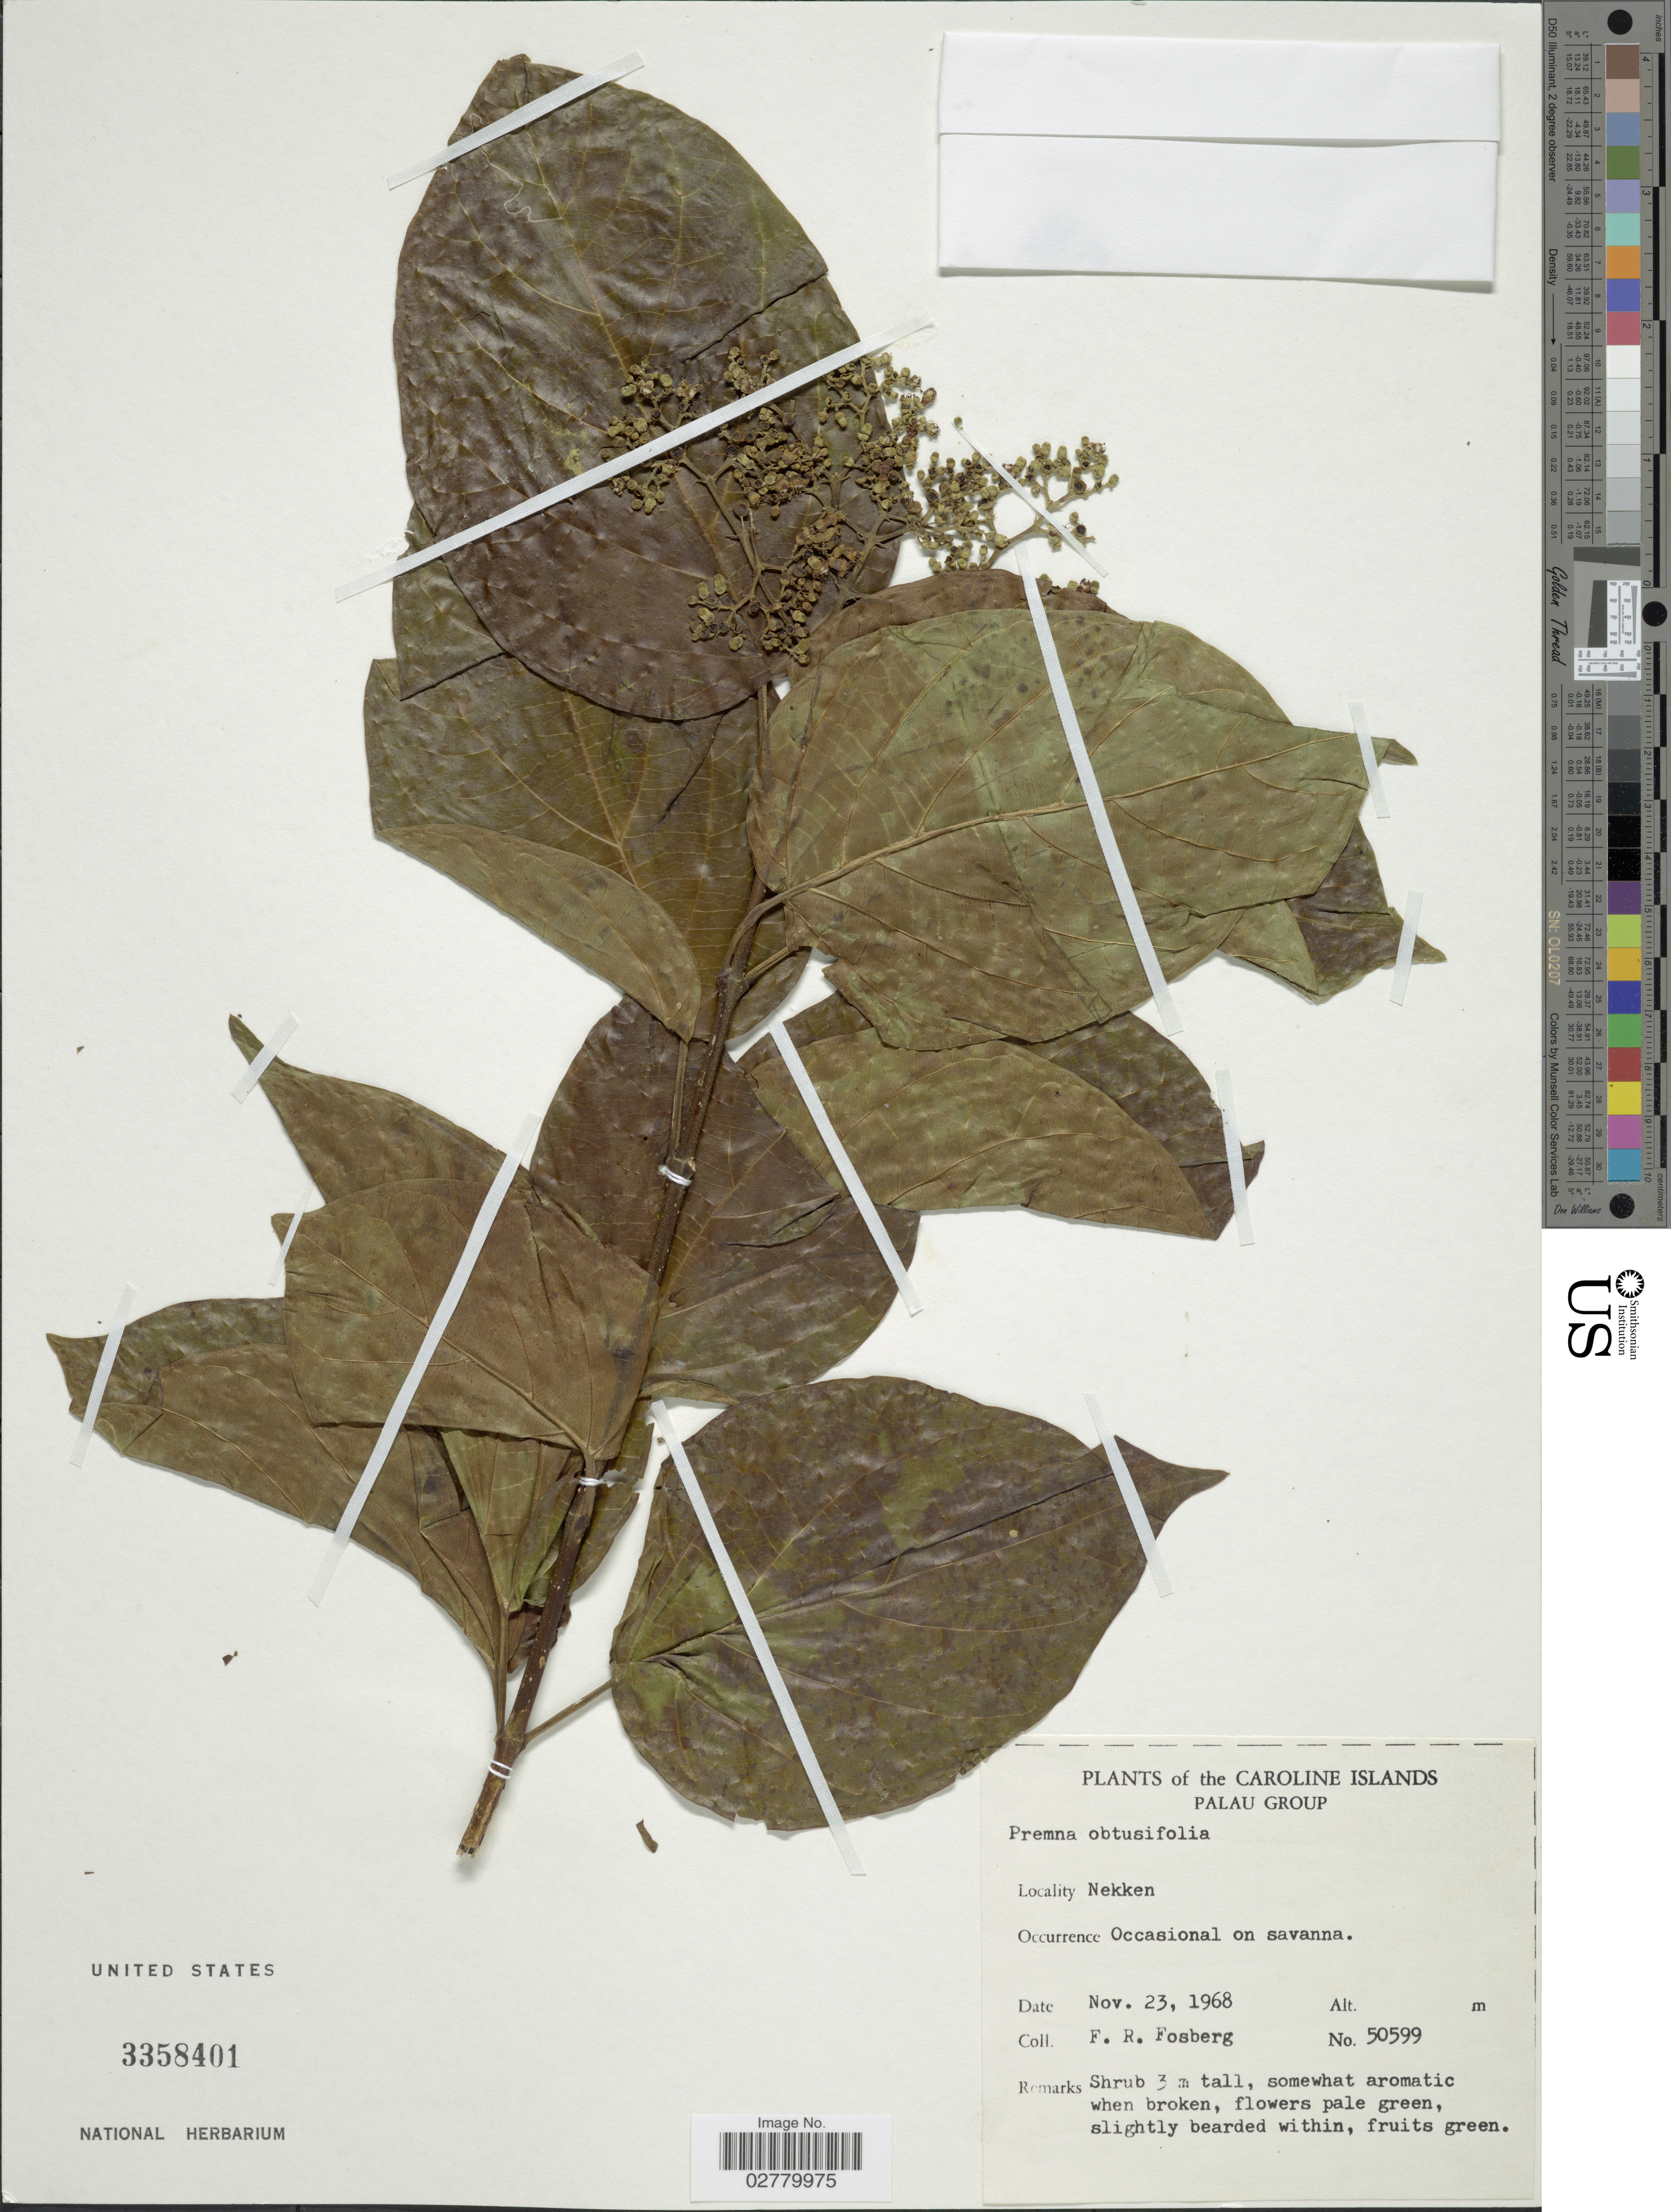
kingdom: Plantae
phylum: Tracheophyta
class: Magnoliopsida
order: Lamiales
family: Lamiaceae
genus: Premna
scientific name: Premna obtusifolia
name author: R. Br.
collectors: F. R. Fosberg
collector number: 50599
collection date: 1968-11-23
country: Palau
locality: The Caroline Islands. Palau Group. Nekken.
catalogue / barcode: US 3358401